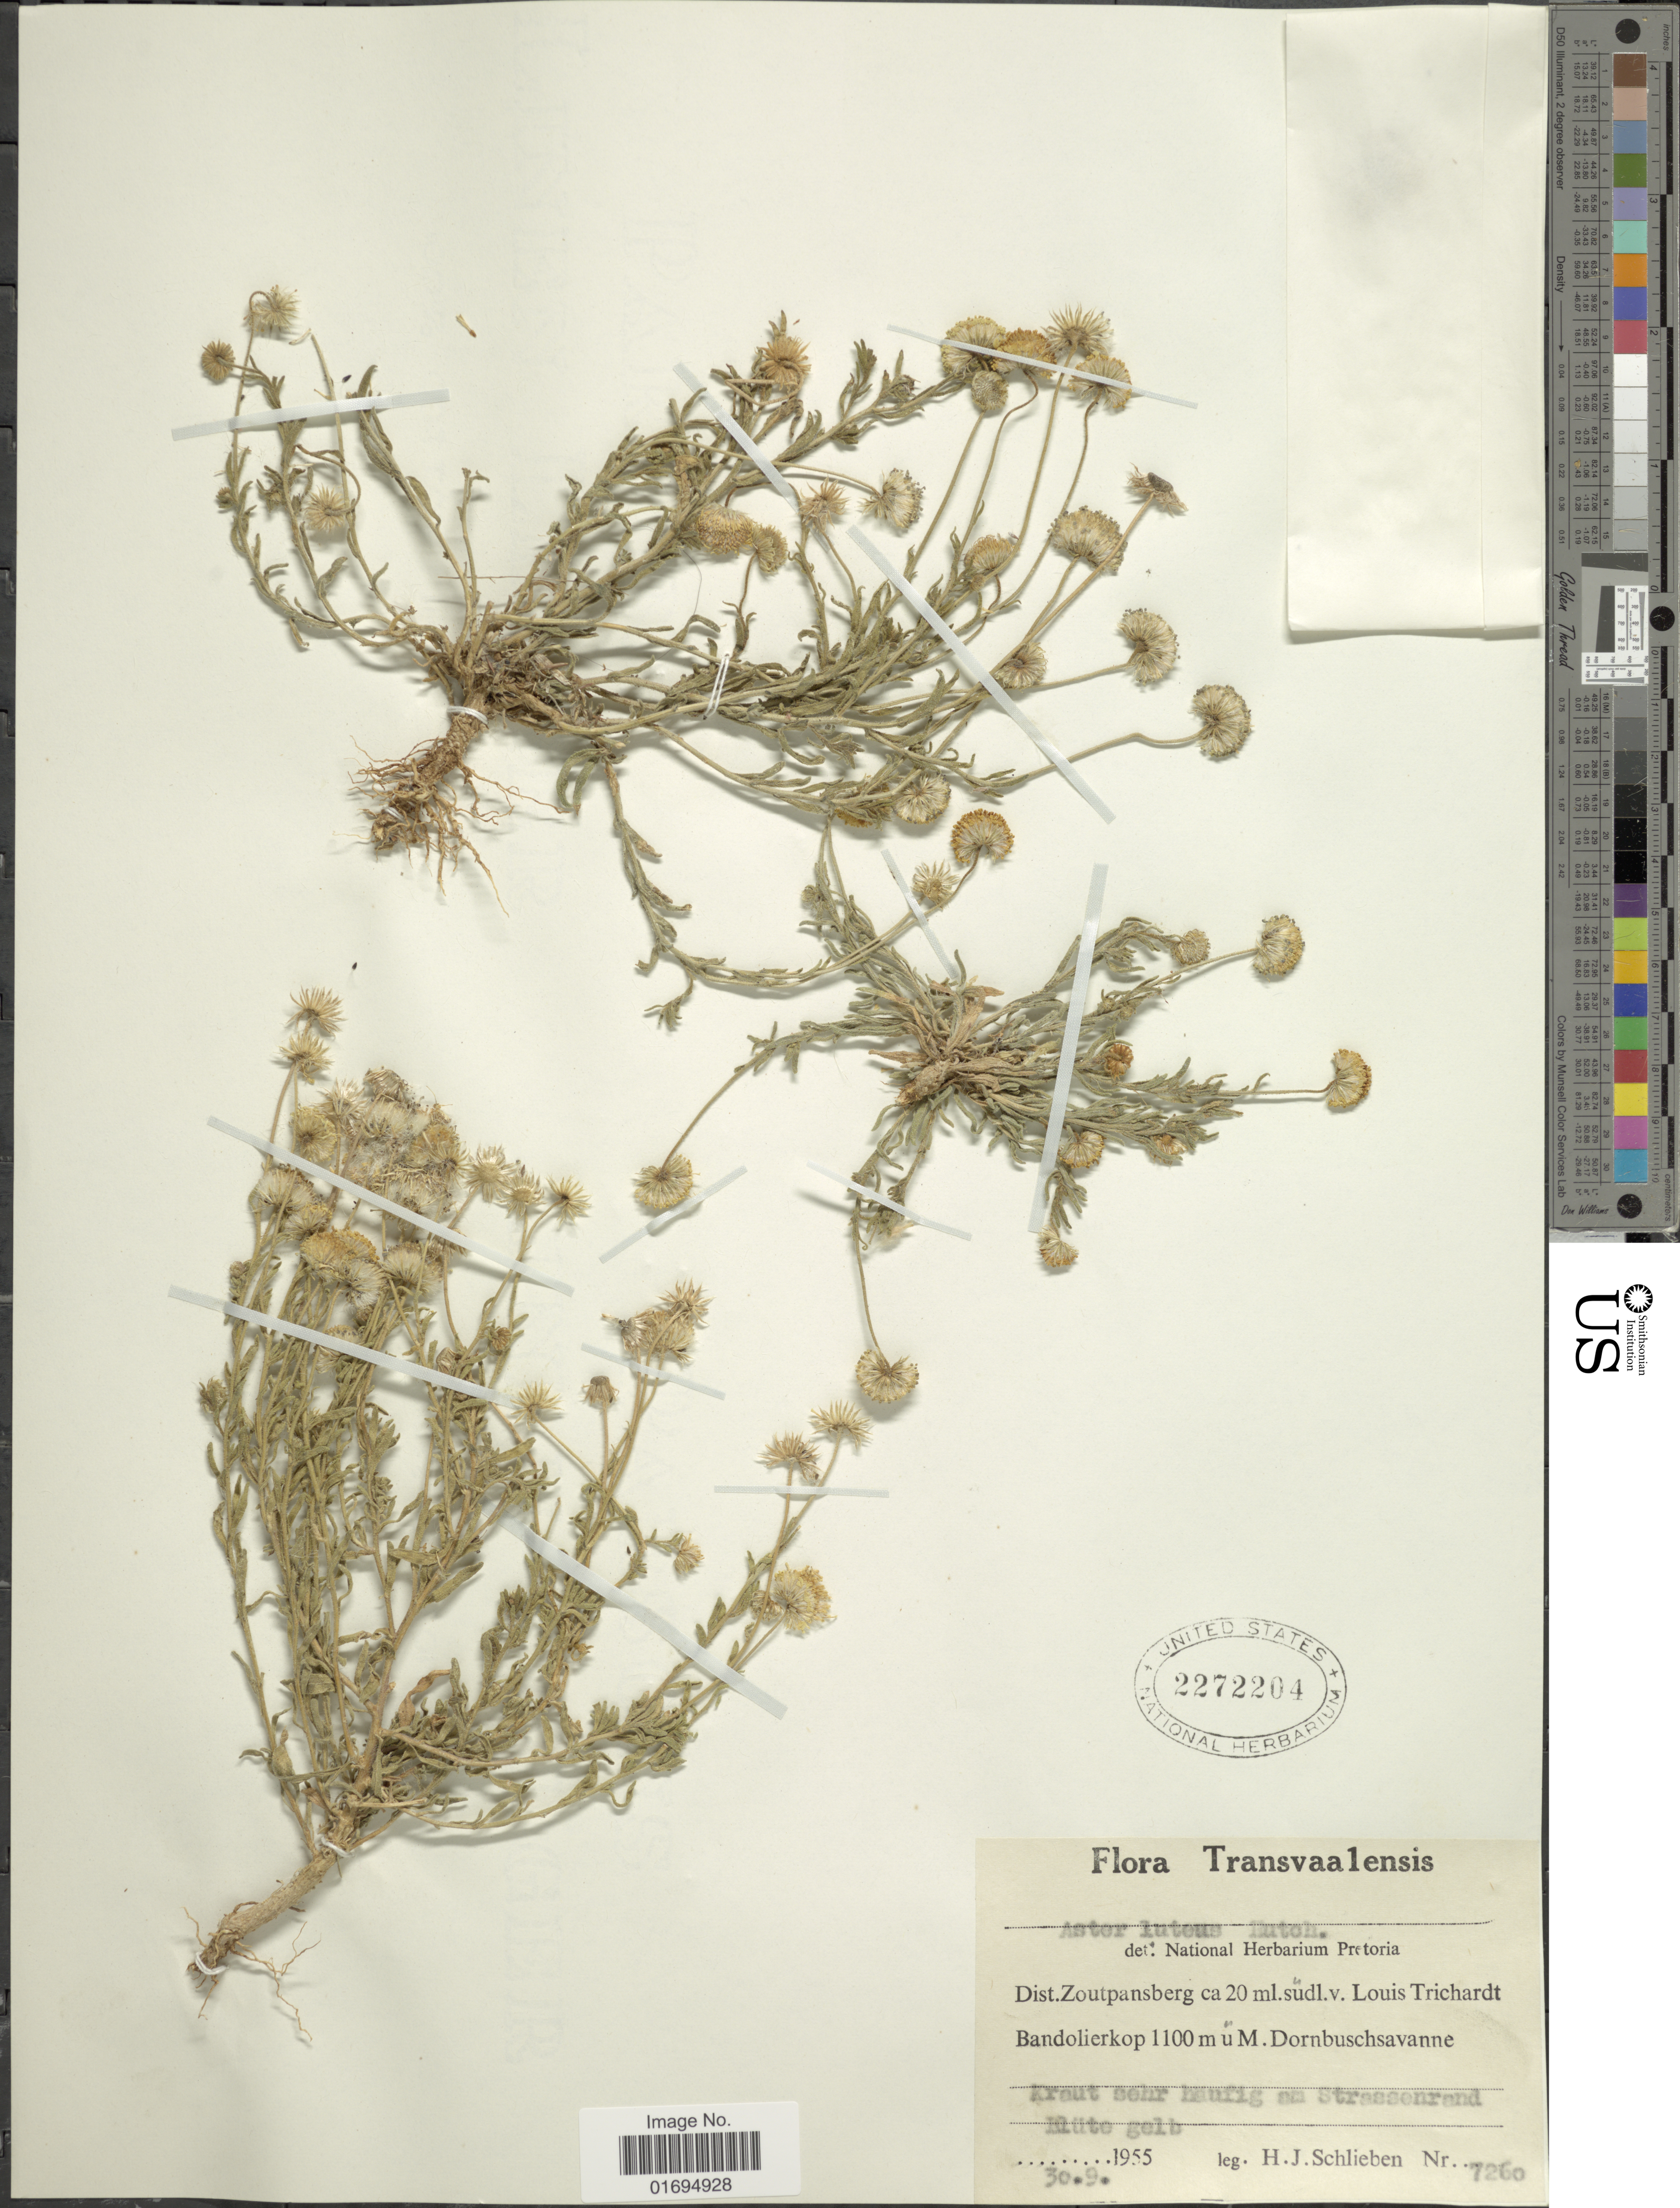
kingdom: Plantae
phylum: Tracheophyta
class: Magnoliopsida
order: Asterales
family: Asteraceae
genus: Felicia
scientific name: Felicia mossamedensis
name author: (Hiern) Mendonça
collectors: H. J. Schlieben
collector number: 7260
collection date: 1955-09-30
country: South Africa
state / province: Limpopo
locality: Transvaalensis, Dist. Zoutpansberg ca 20 ml. sudl. v. Louis Trichardt Bandolierkop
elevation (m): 1100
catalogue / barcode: US 2272204